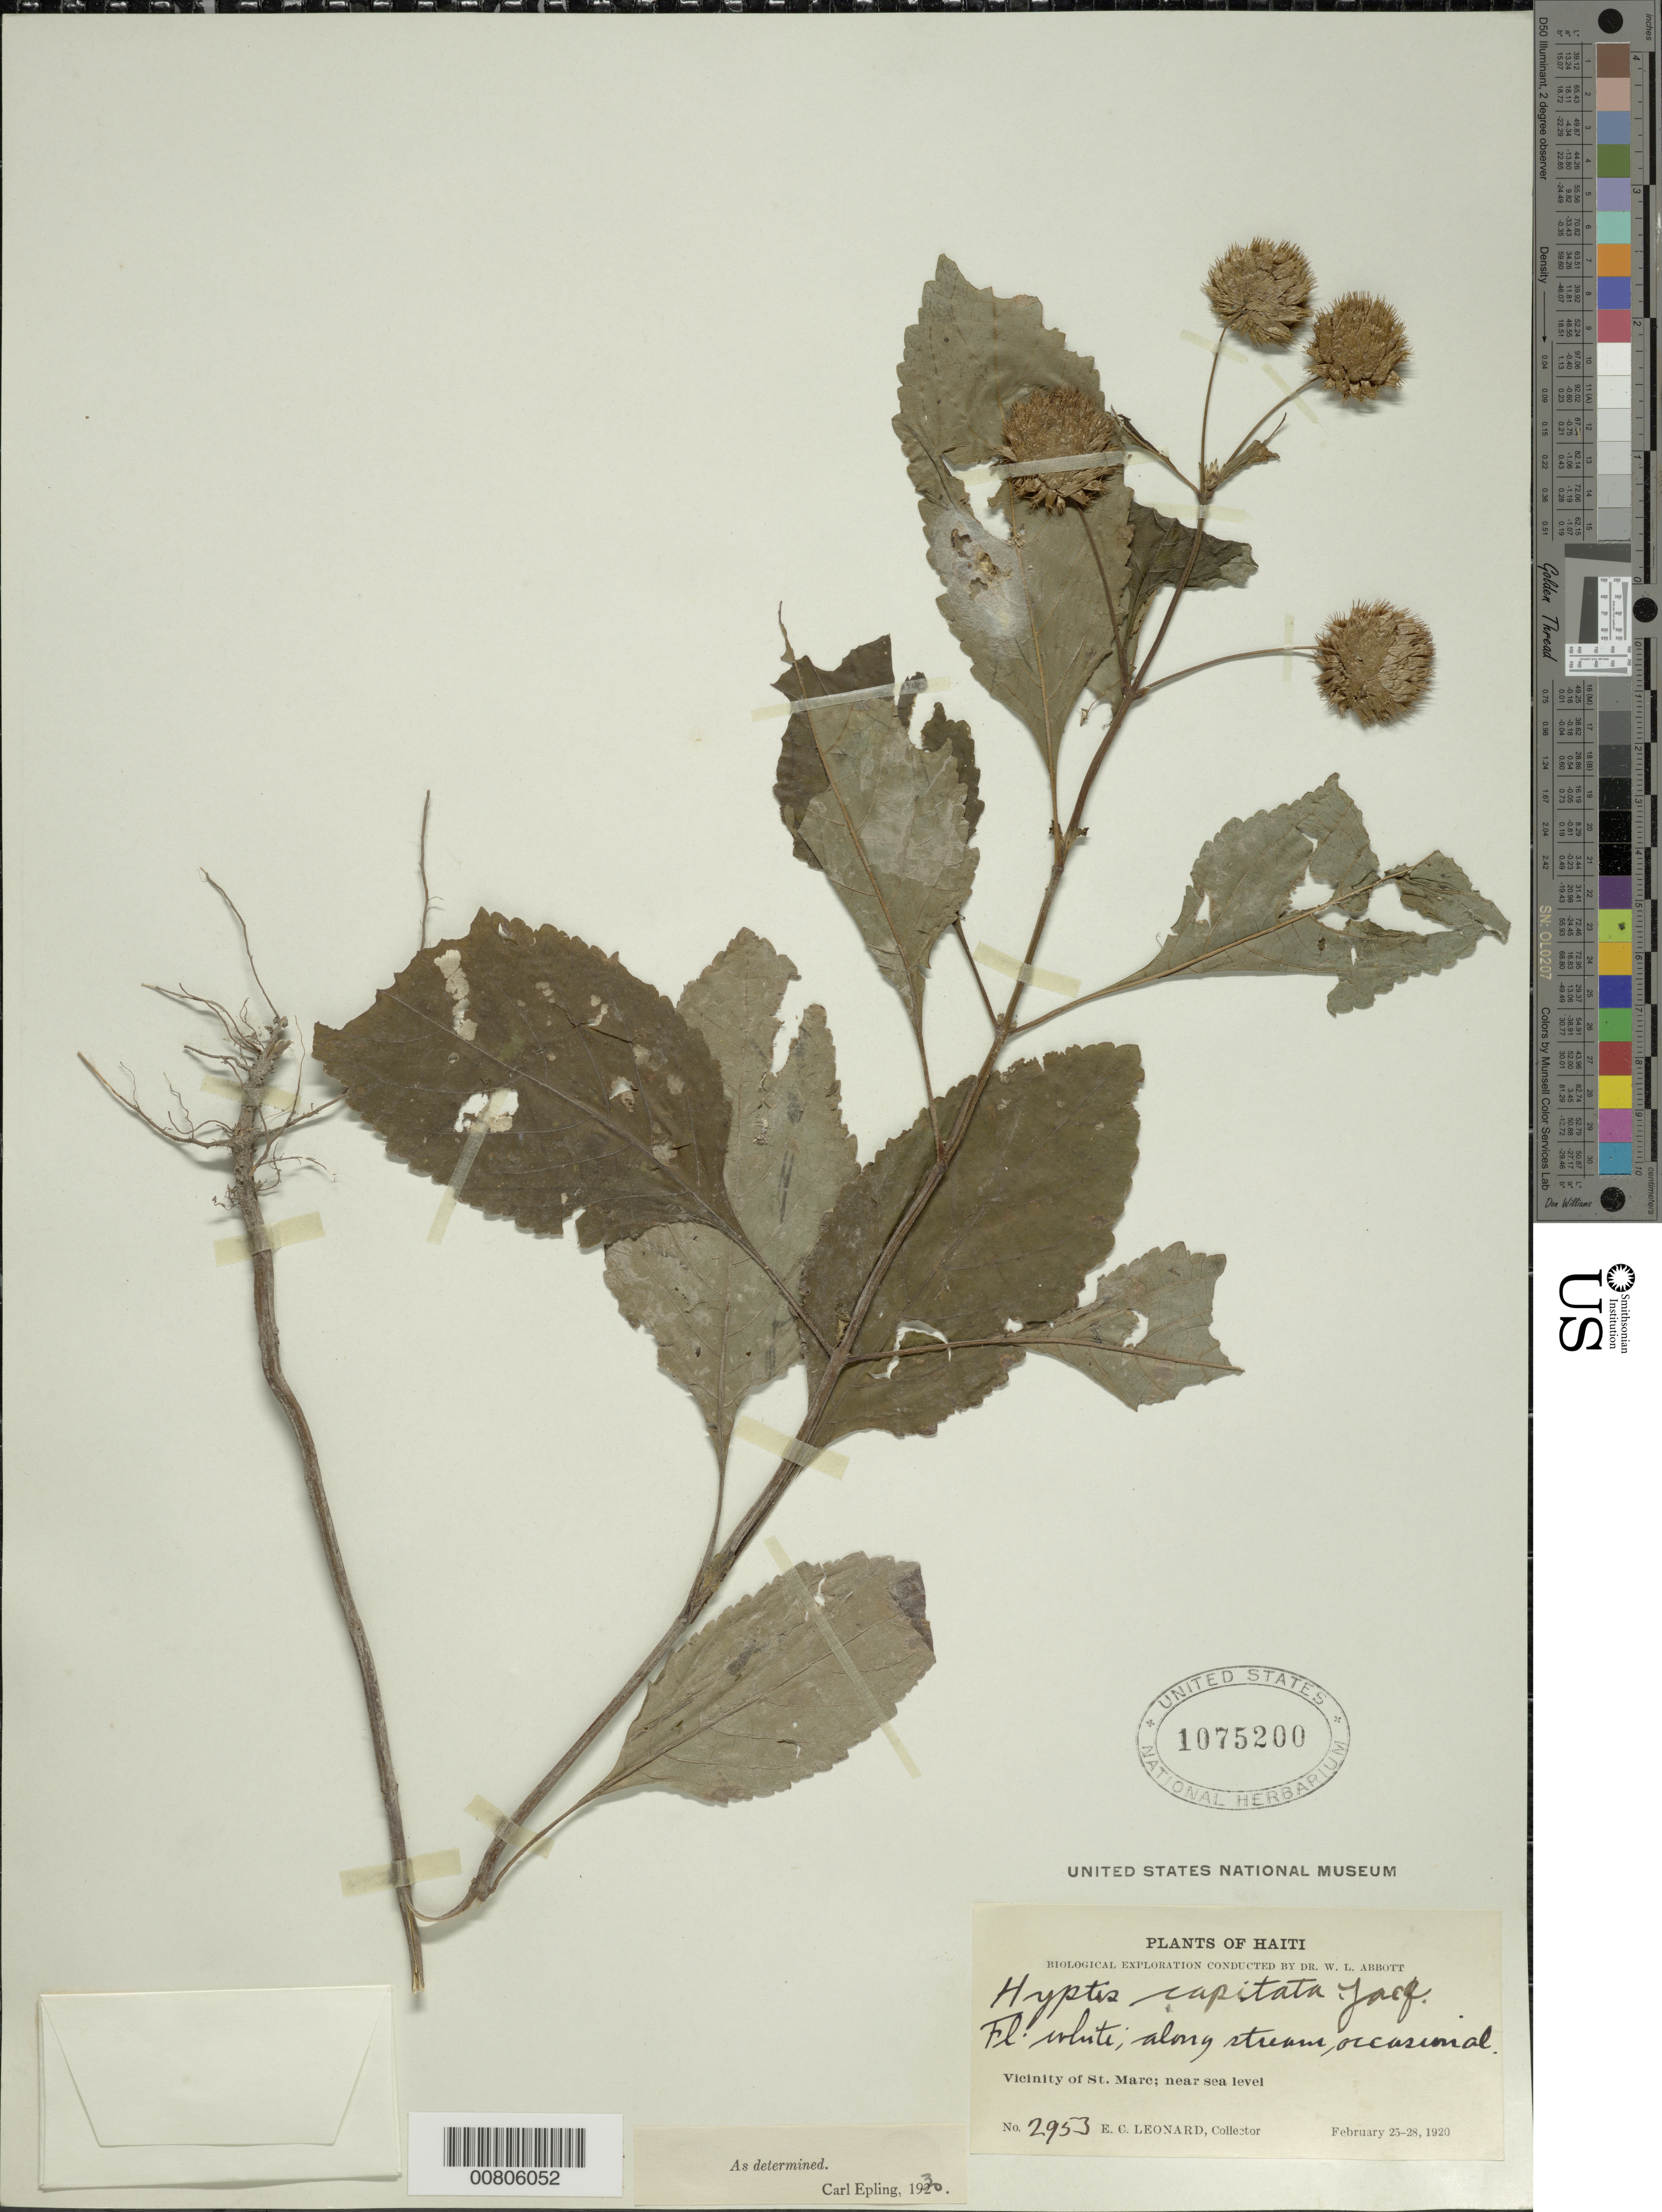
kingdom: Plantae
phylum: Tracheophyta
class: Magnoliopsida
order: Lamiales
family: Lamiaceae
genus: Hyptis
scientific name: Hyptis capitata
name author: Jacq.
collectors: E. C. Leonard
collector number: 2953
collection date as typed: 25 Feb 1920 to 28 Feb 1920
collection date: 1920-02-25/1920-02-28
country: Haiti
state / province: Artibonite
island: Hispaniola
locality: Vicinity of St. Marc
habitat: Along stream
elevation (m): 0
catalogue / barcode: US 1075200